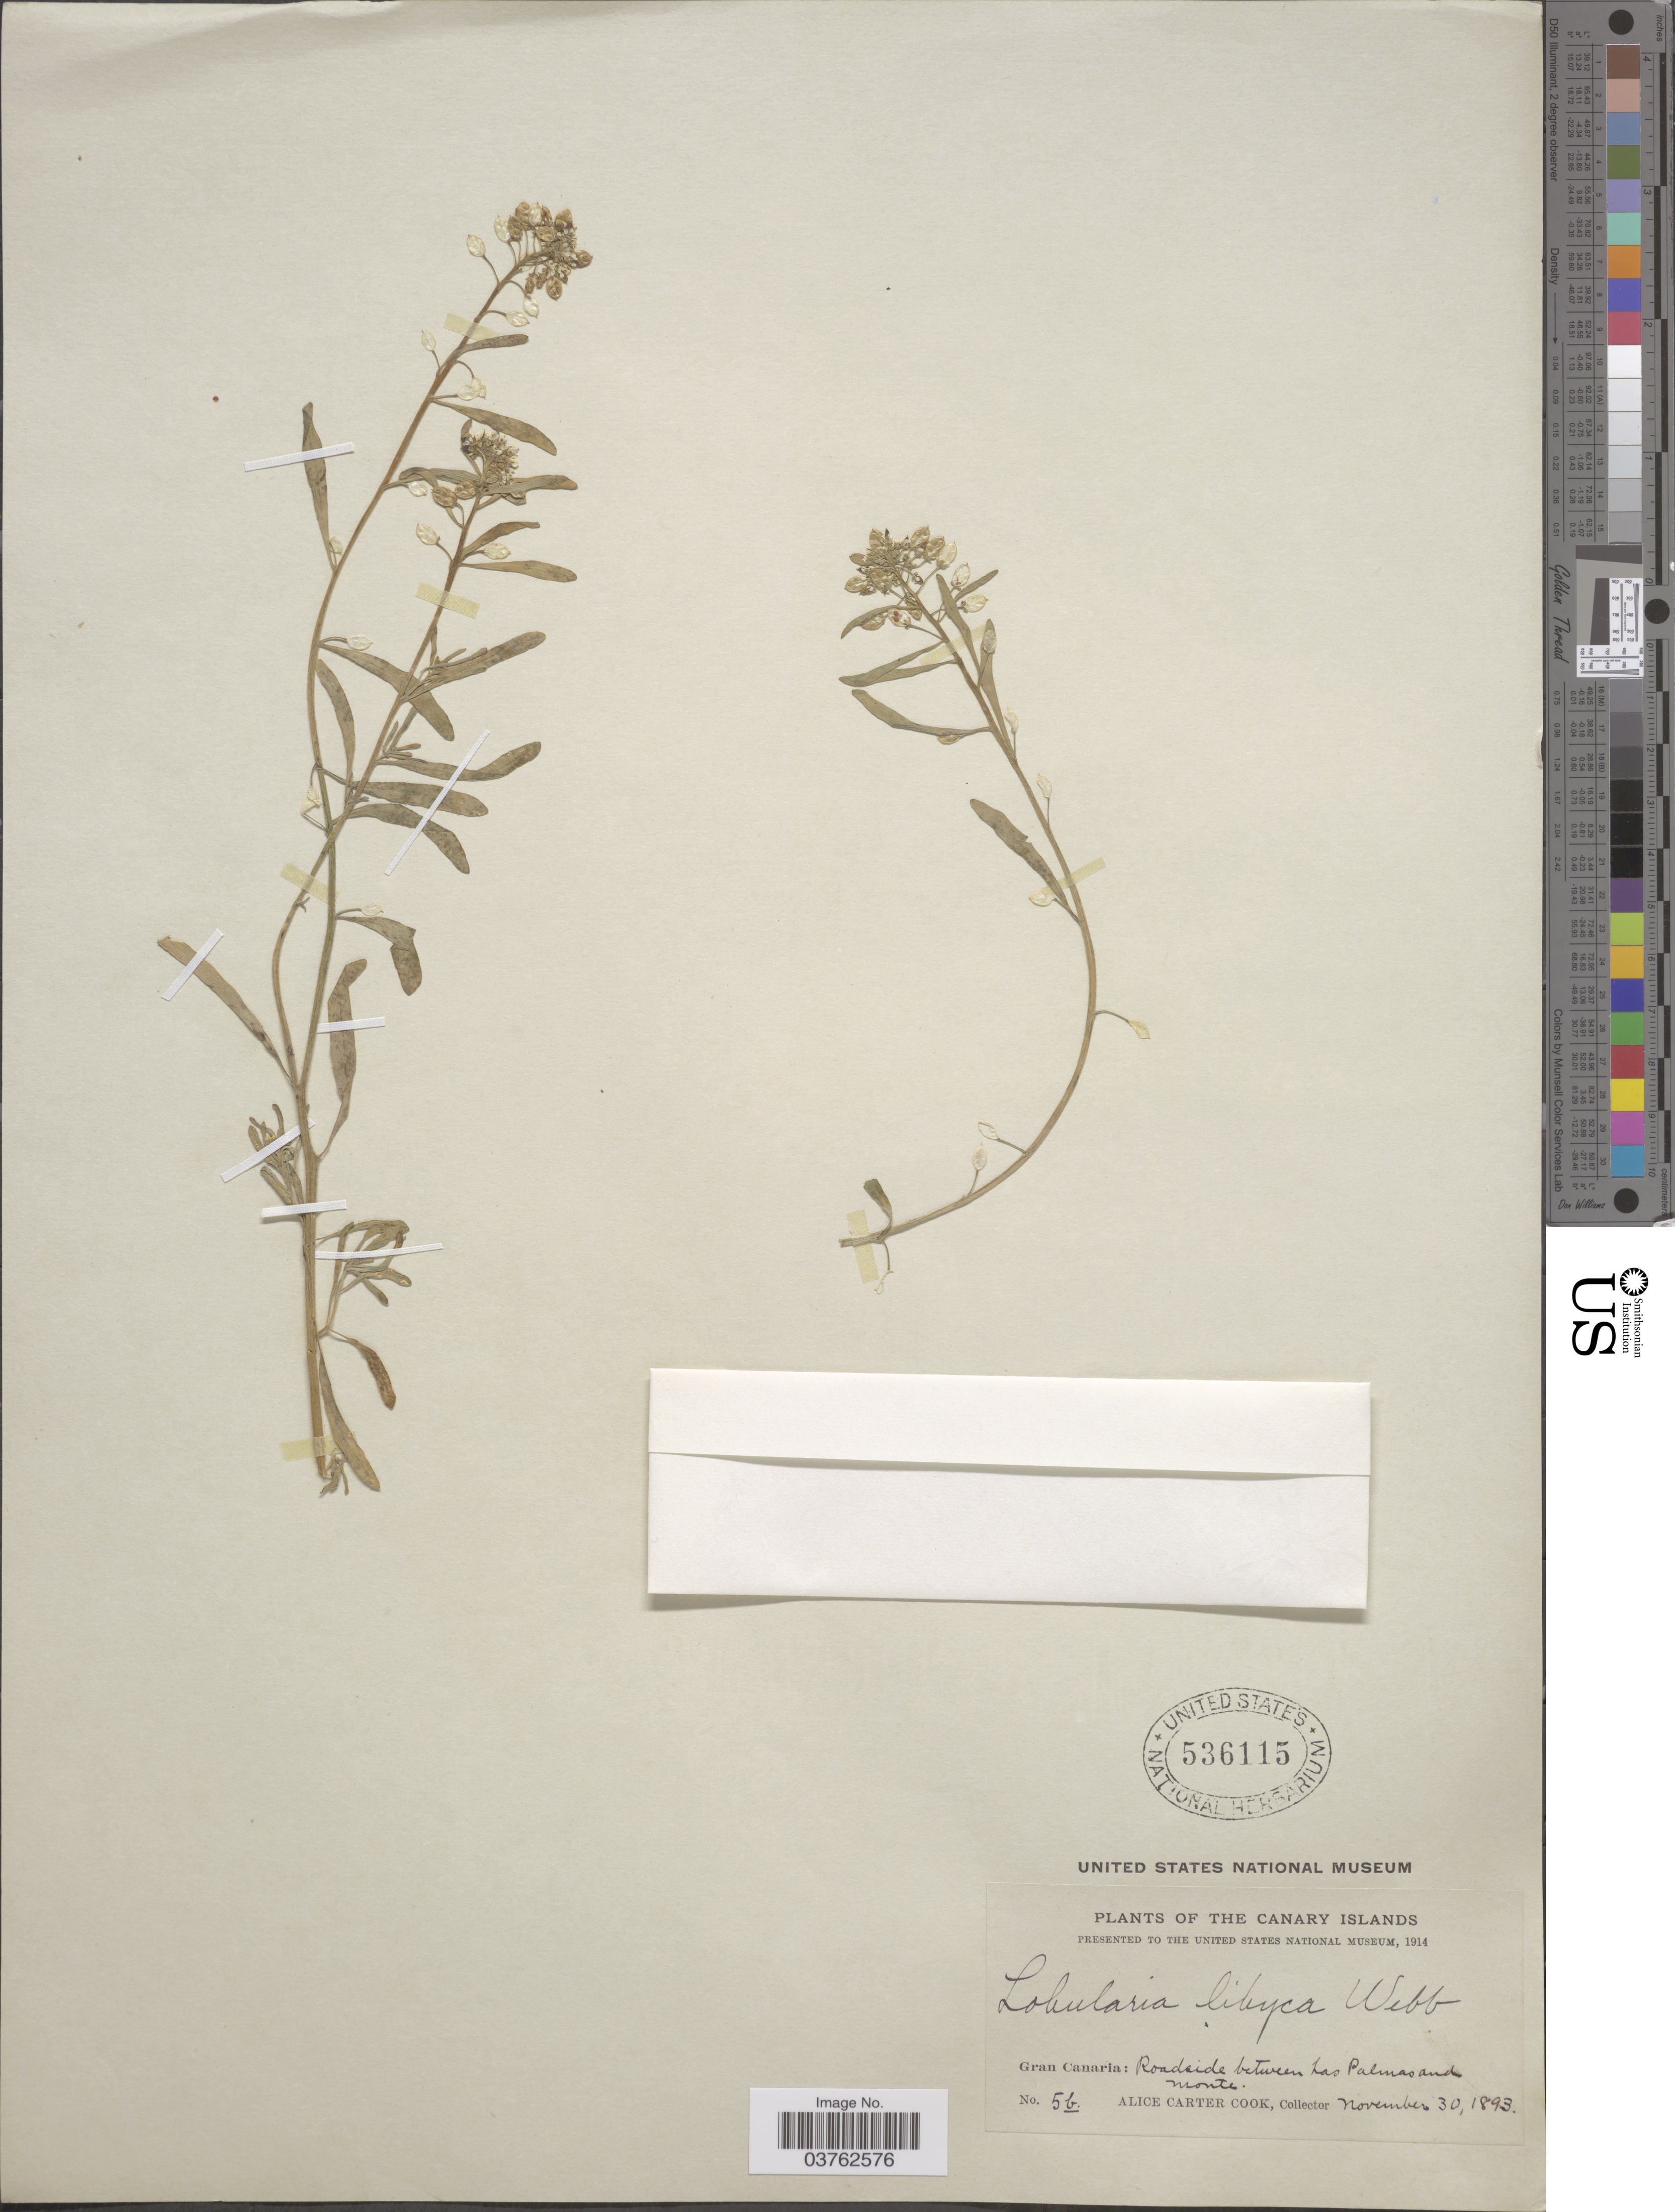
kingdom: Plantae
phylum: Tracheophyta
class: Magnoliopsida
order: Brassicales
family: Brassicaceae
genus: Lobularia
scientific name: Lobularia libyca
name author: (Viv.) Meisn.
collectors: Alice C. Cook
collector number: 5b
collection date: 1893-11-30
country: Spain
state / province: Canarias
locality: Canary Islands. Gran Canaria: Roadside between Las Palmas and Monte.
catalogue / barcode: US 536115